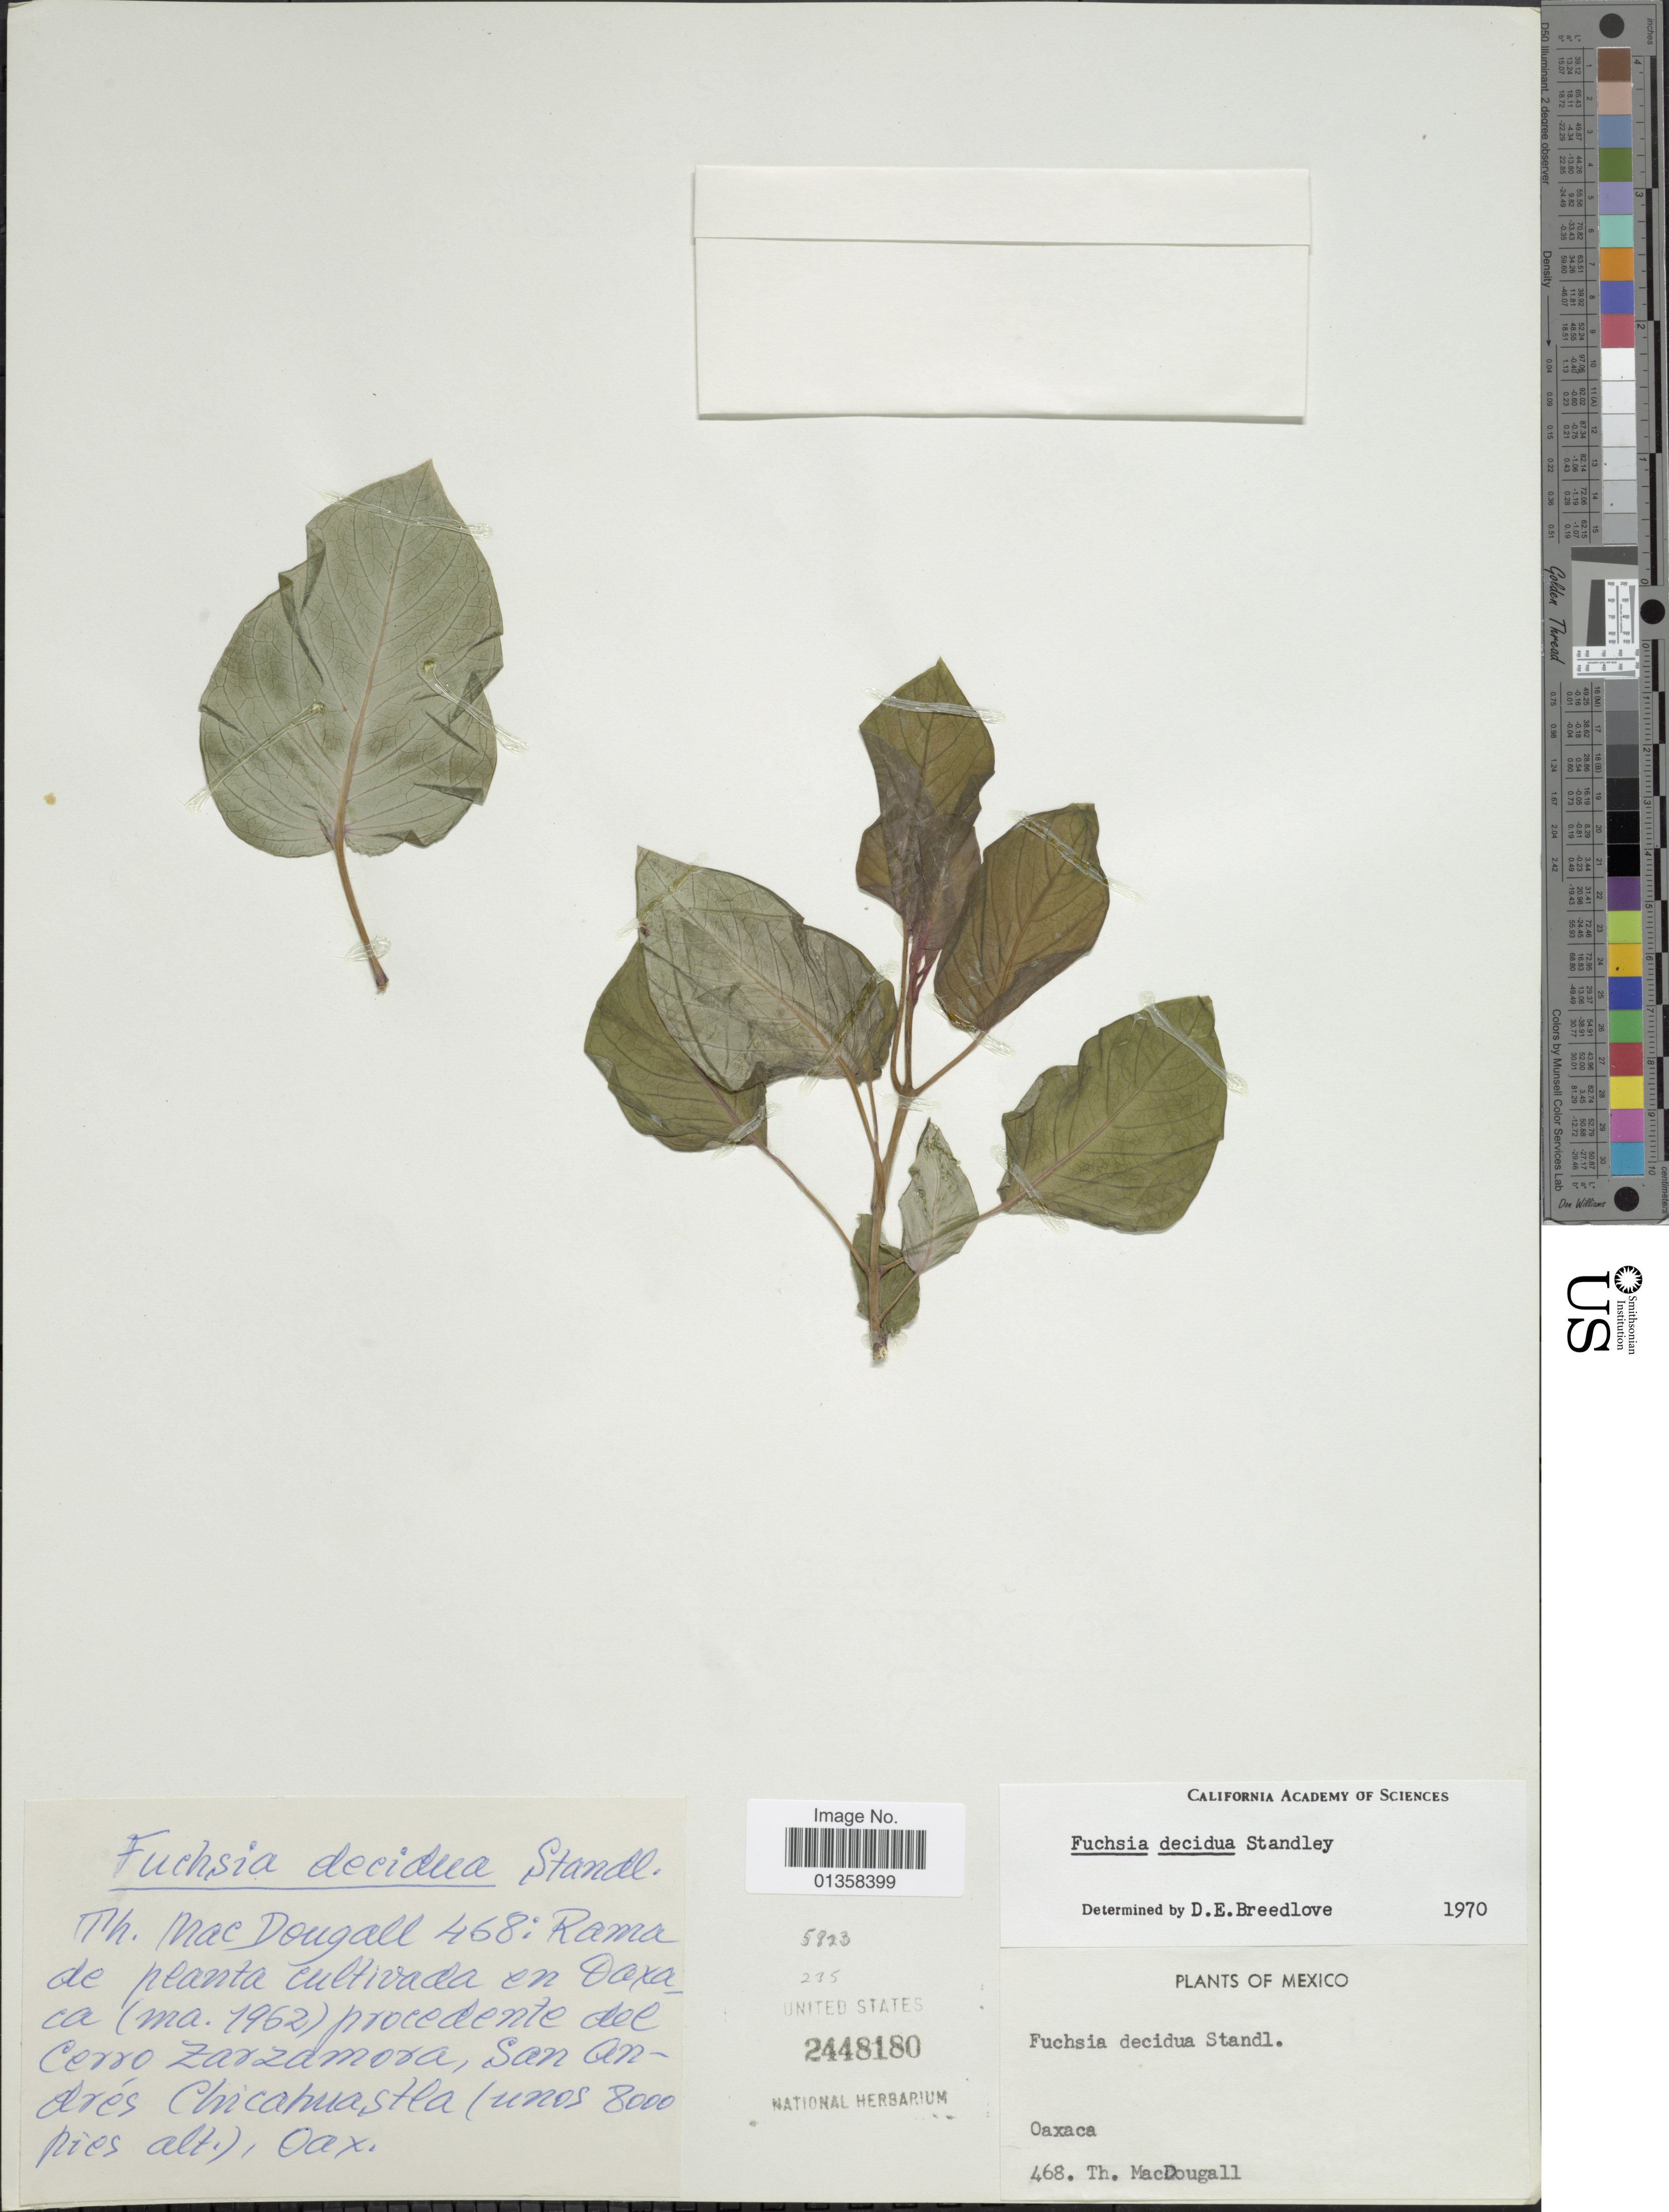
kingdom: Plantae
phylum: Tracheophyta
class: Magnoliopsida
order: Myrtales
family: Onagraceae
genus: Fuchsia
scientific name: Fuchsia decidua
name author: Standl.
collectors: T. B. MacDougall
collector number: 468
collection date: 1962-03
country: Mexico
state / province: Oaxaca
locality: Ramade planta cultivada en Oaxaca procedente del Cerro Zarzamora, San Andrés Chicahuastla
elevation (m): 8000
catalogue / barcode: US 2448180